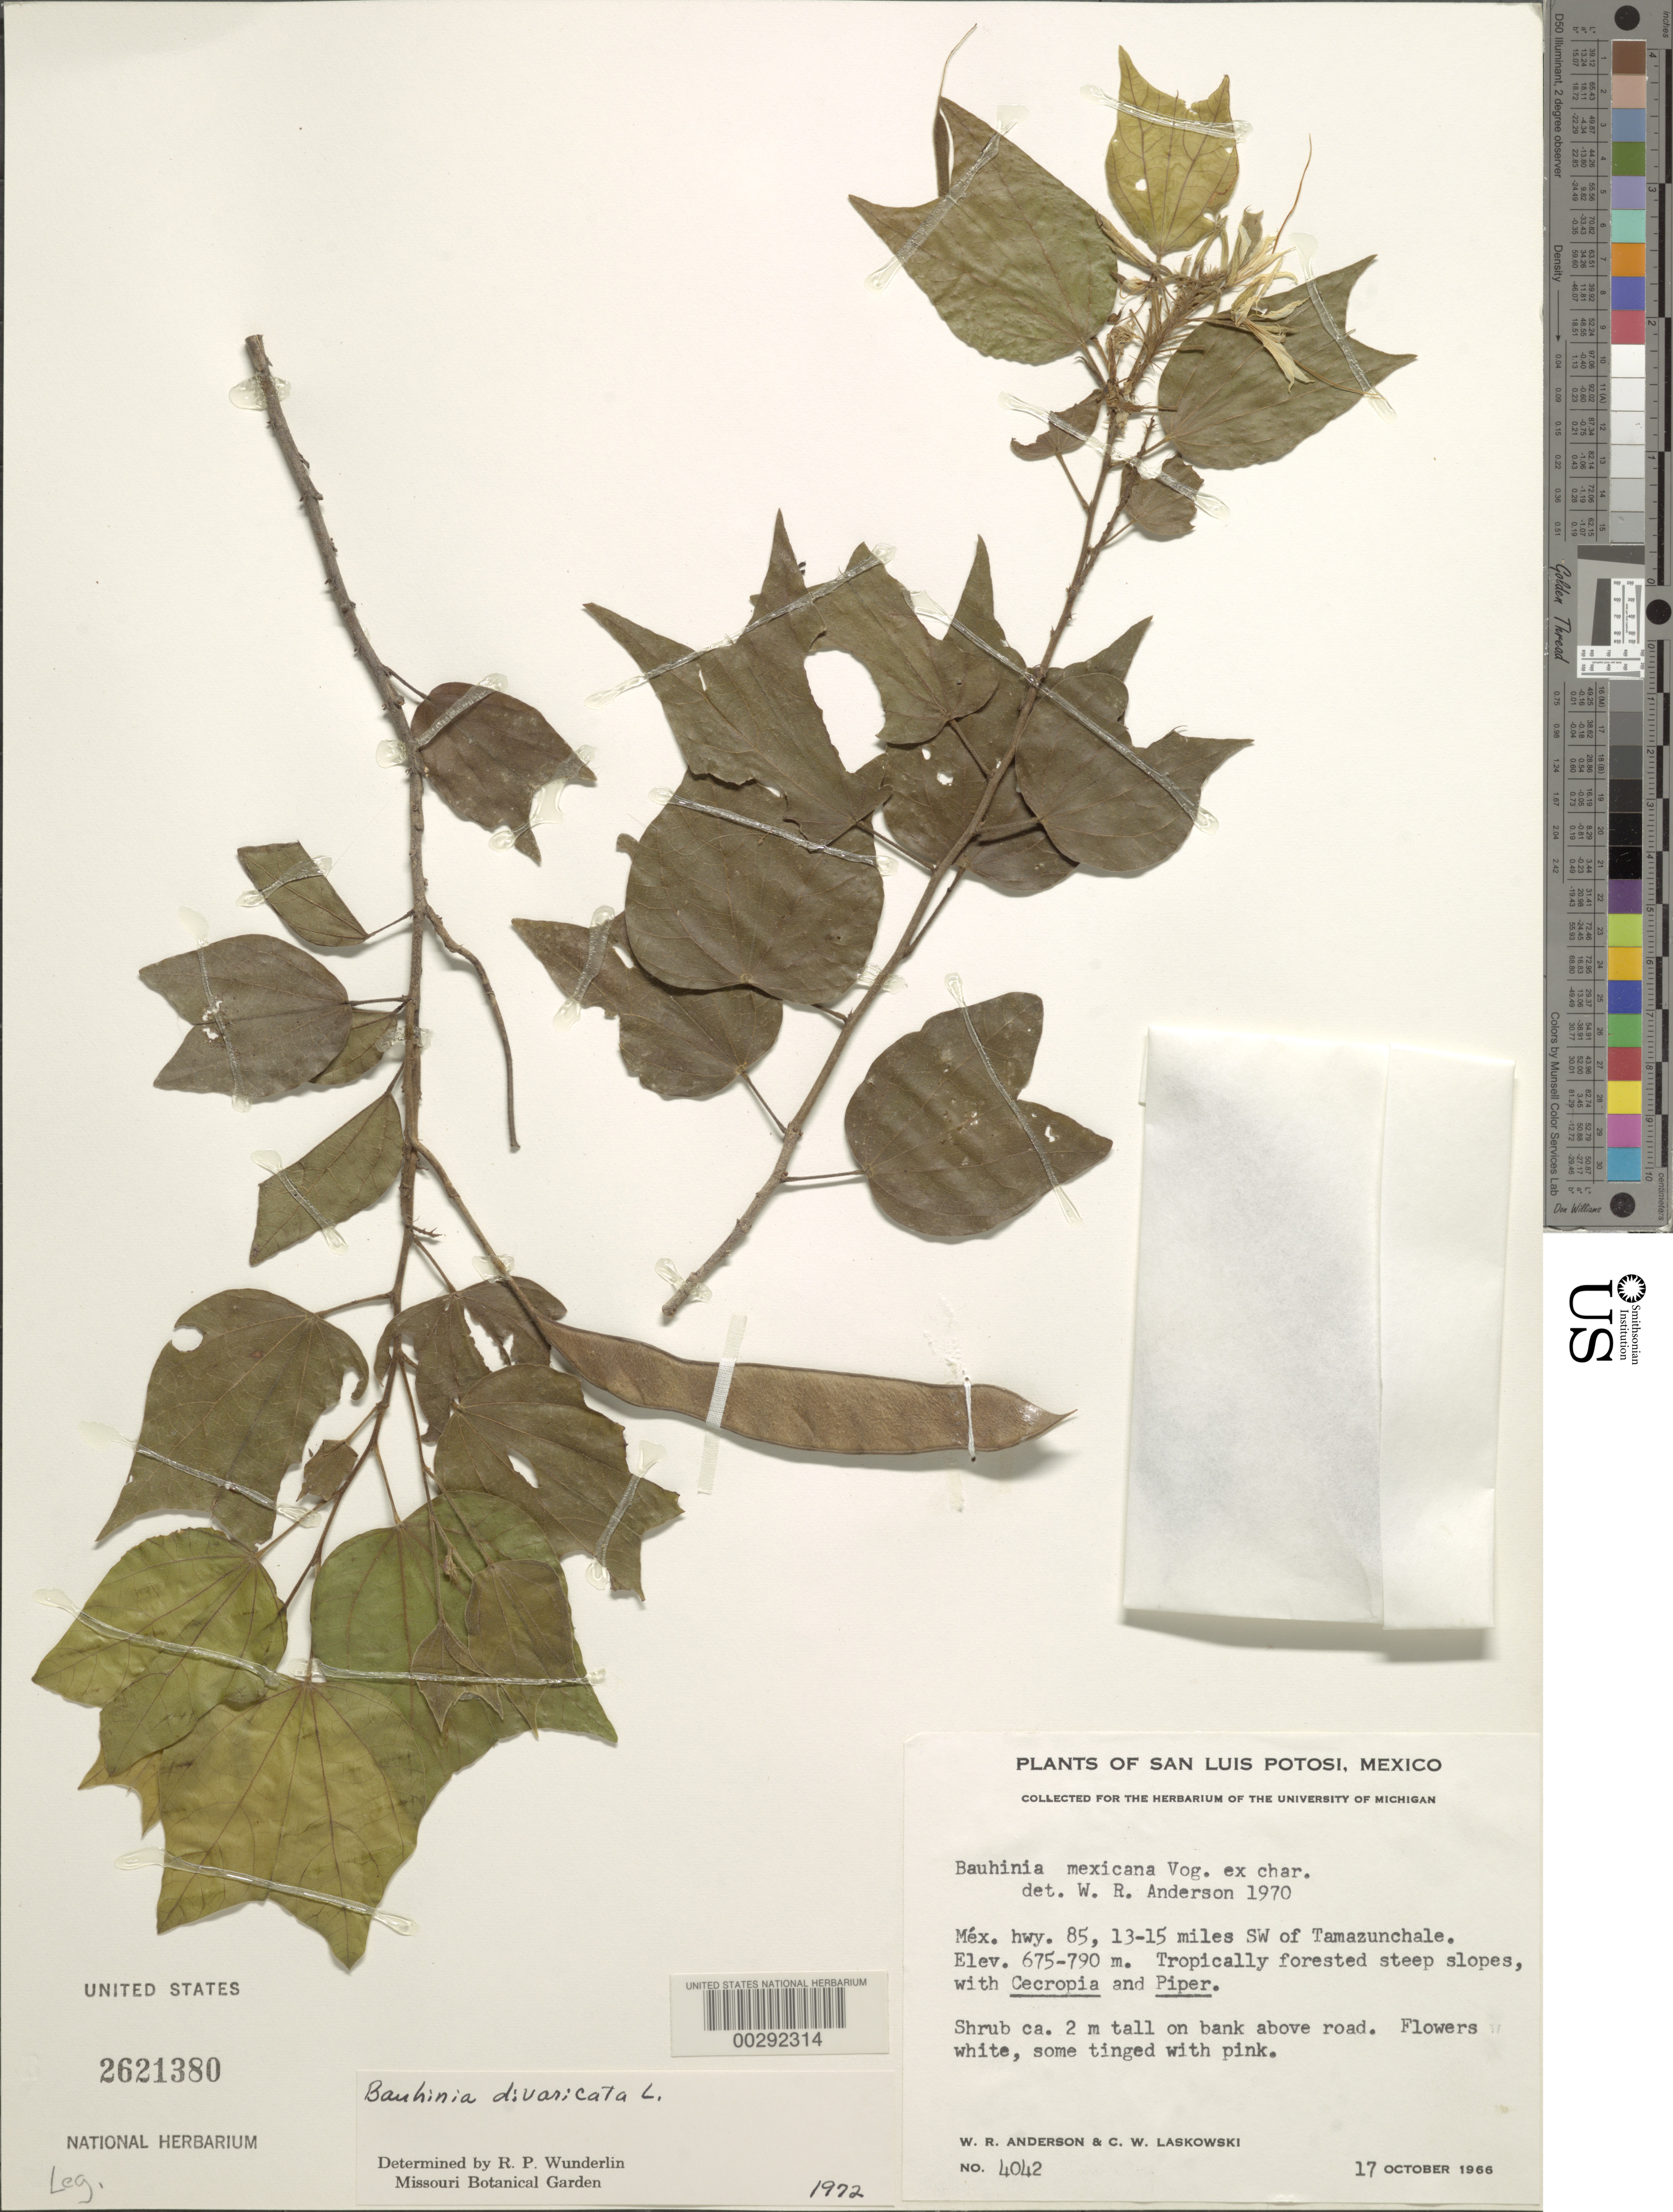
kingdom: Plantae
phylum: Tracheophyta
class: Magnoliopsida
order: Fabales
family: Fabaceae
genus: Bauhinia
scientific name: Bauhinia divaricata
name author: L.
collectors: W. R. Anderson & C. Laskowski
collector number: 4042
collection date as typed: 17 Oct 1966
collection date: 1966-10-17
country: Mexico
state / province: San Luis Potosí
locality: Mex hwy 85, 13-15mi SW of Tamazunchale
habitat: On bank above road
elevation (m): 675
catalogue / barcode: US 2621380